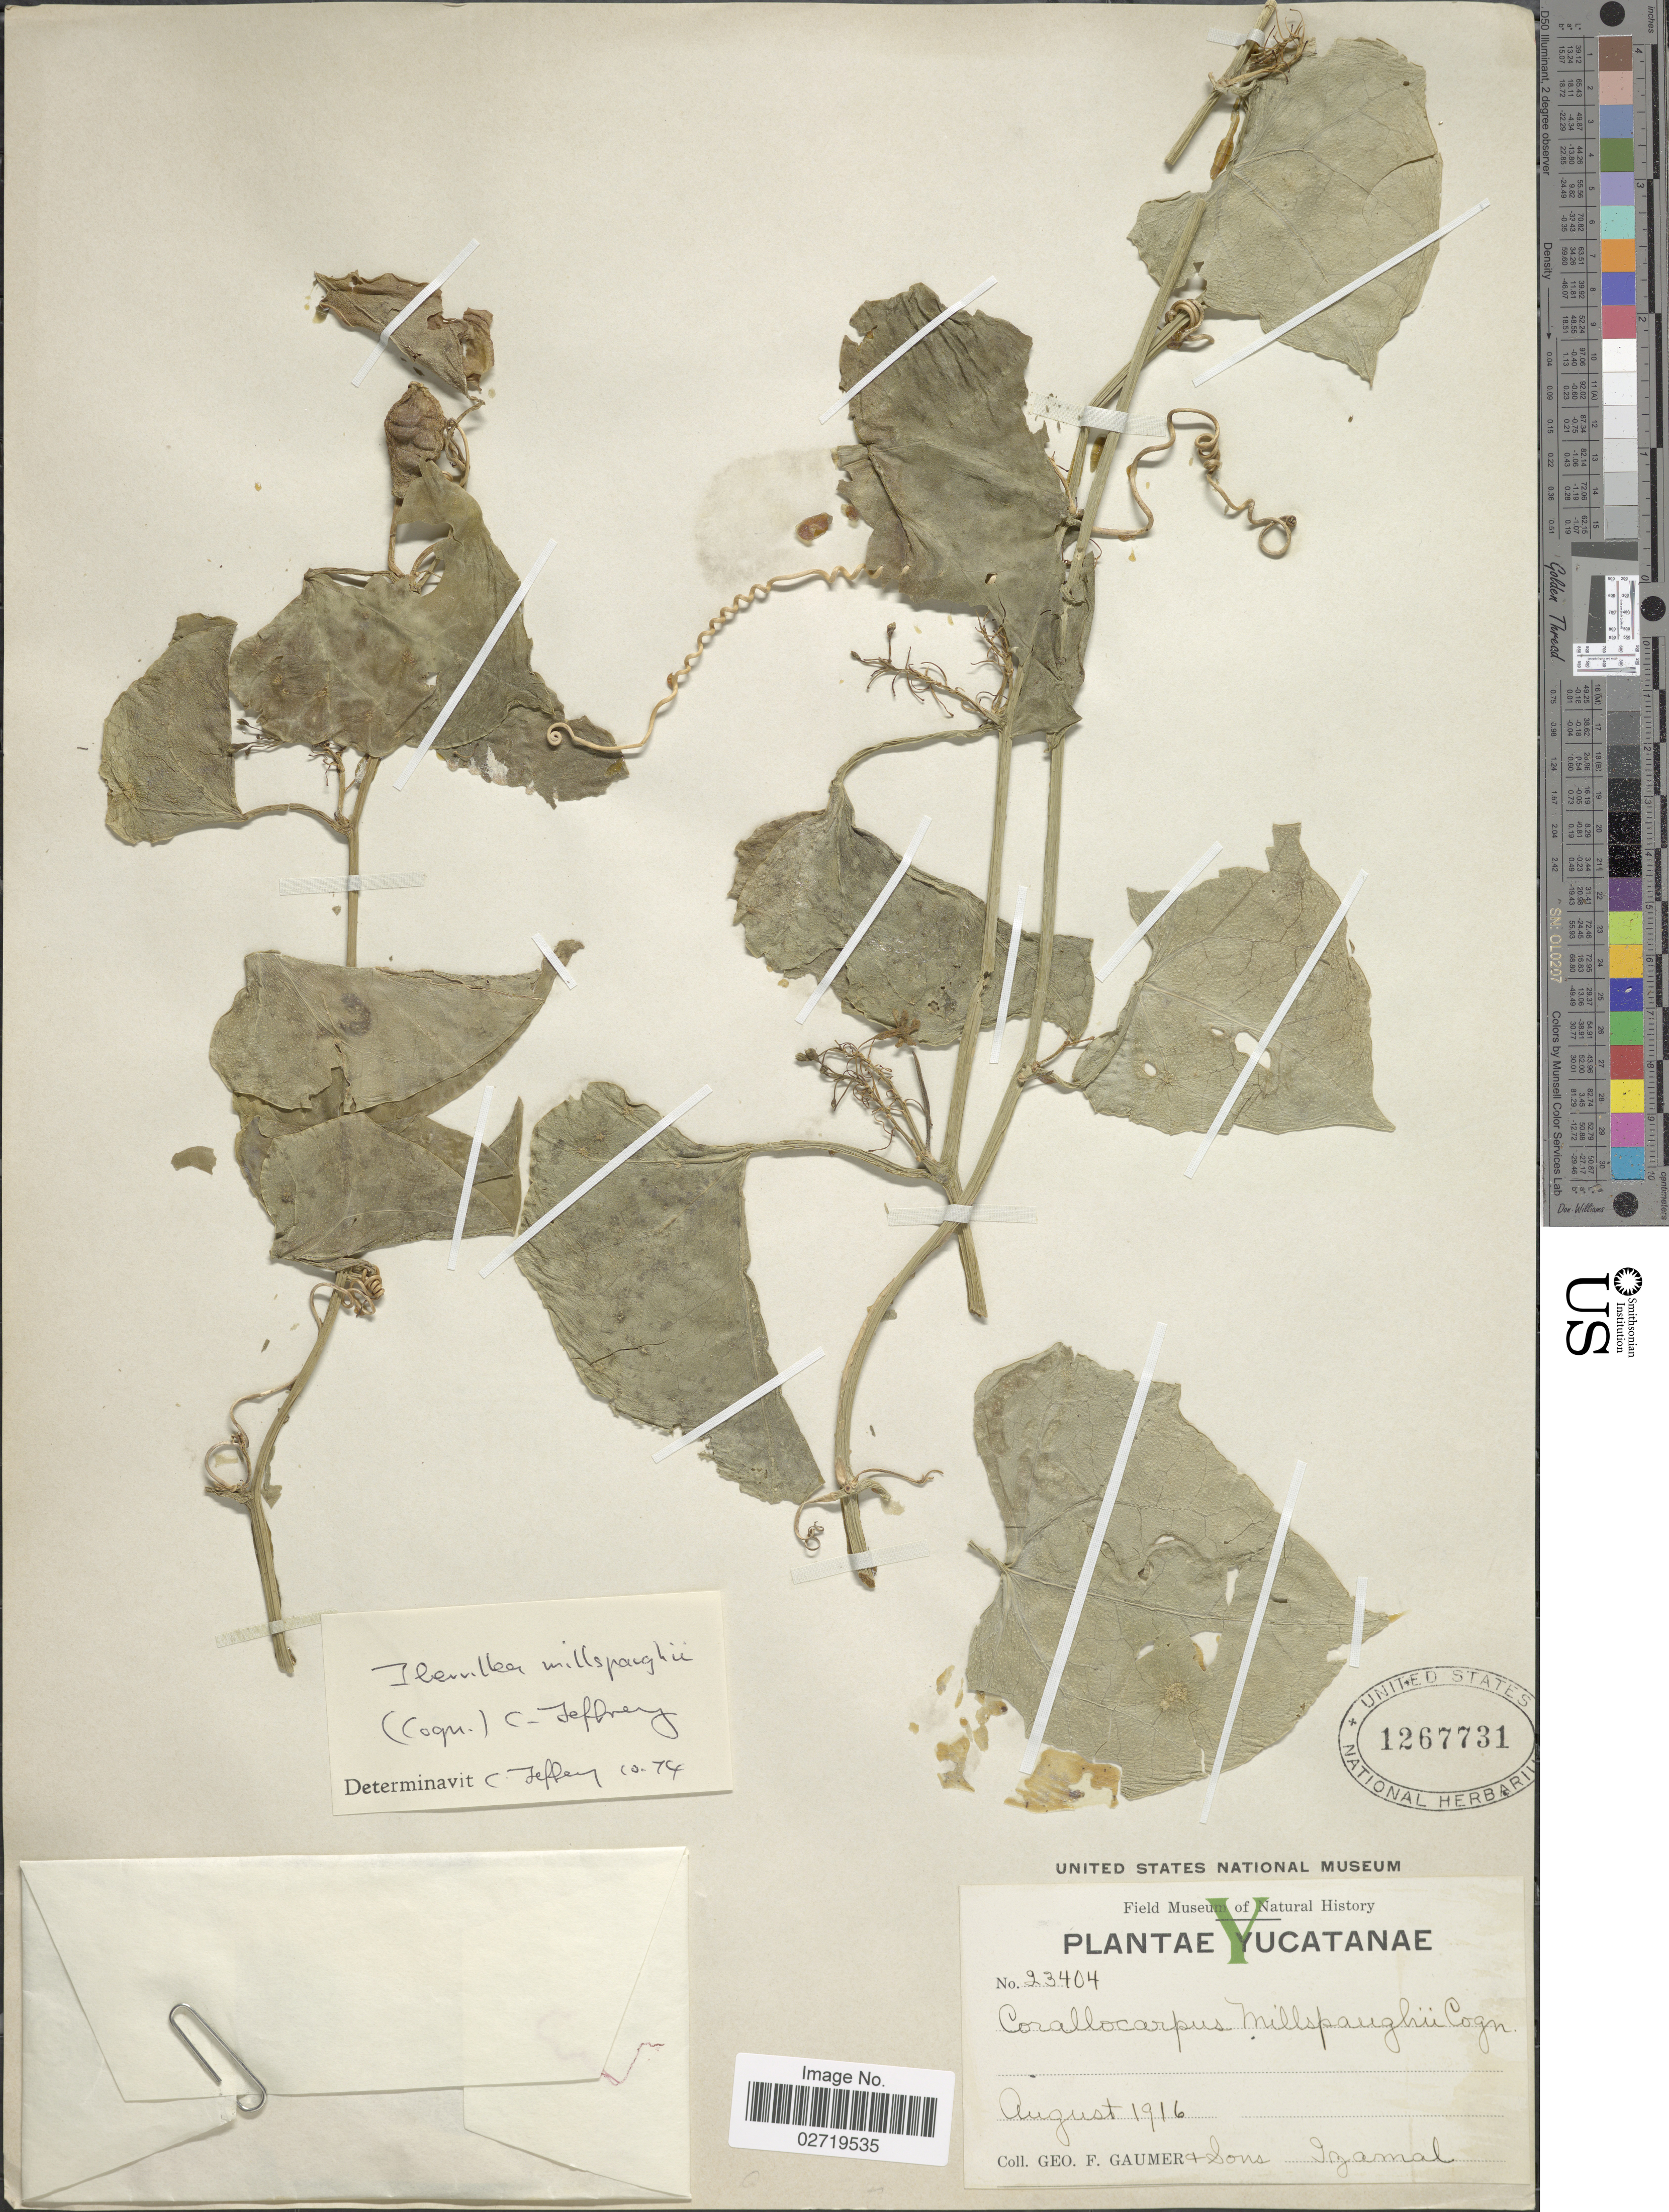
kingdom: Plantae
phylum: Tracheophyta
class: Magnoliopsida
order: Cucurbitales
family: Cucurbitaceae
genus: Ibervillea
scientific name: Ibervillea millspaughii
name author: (Cogn.) C. Jeffrey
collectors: G. F. Gaumer & et al.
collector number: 23404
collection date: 1916-08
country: Mexico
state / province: Yucatán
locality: Izamal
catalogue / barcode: US 1267731